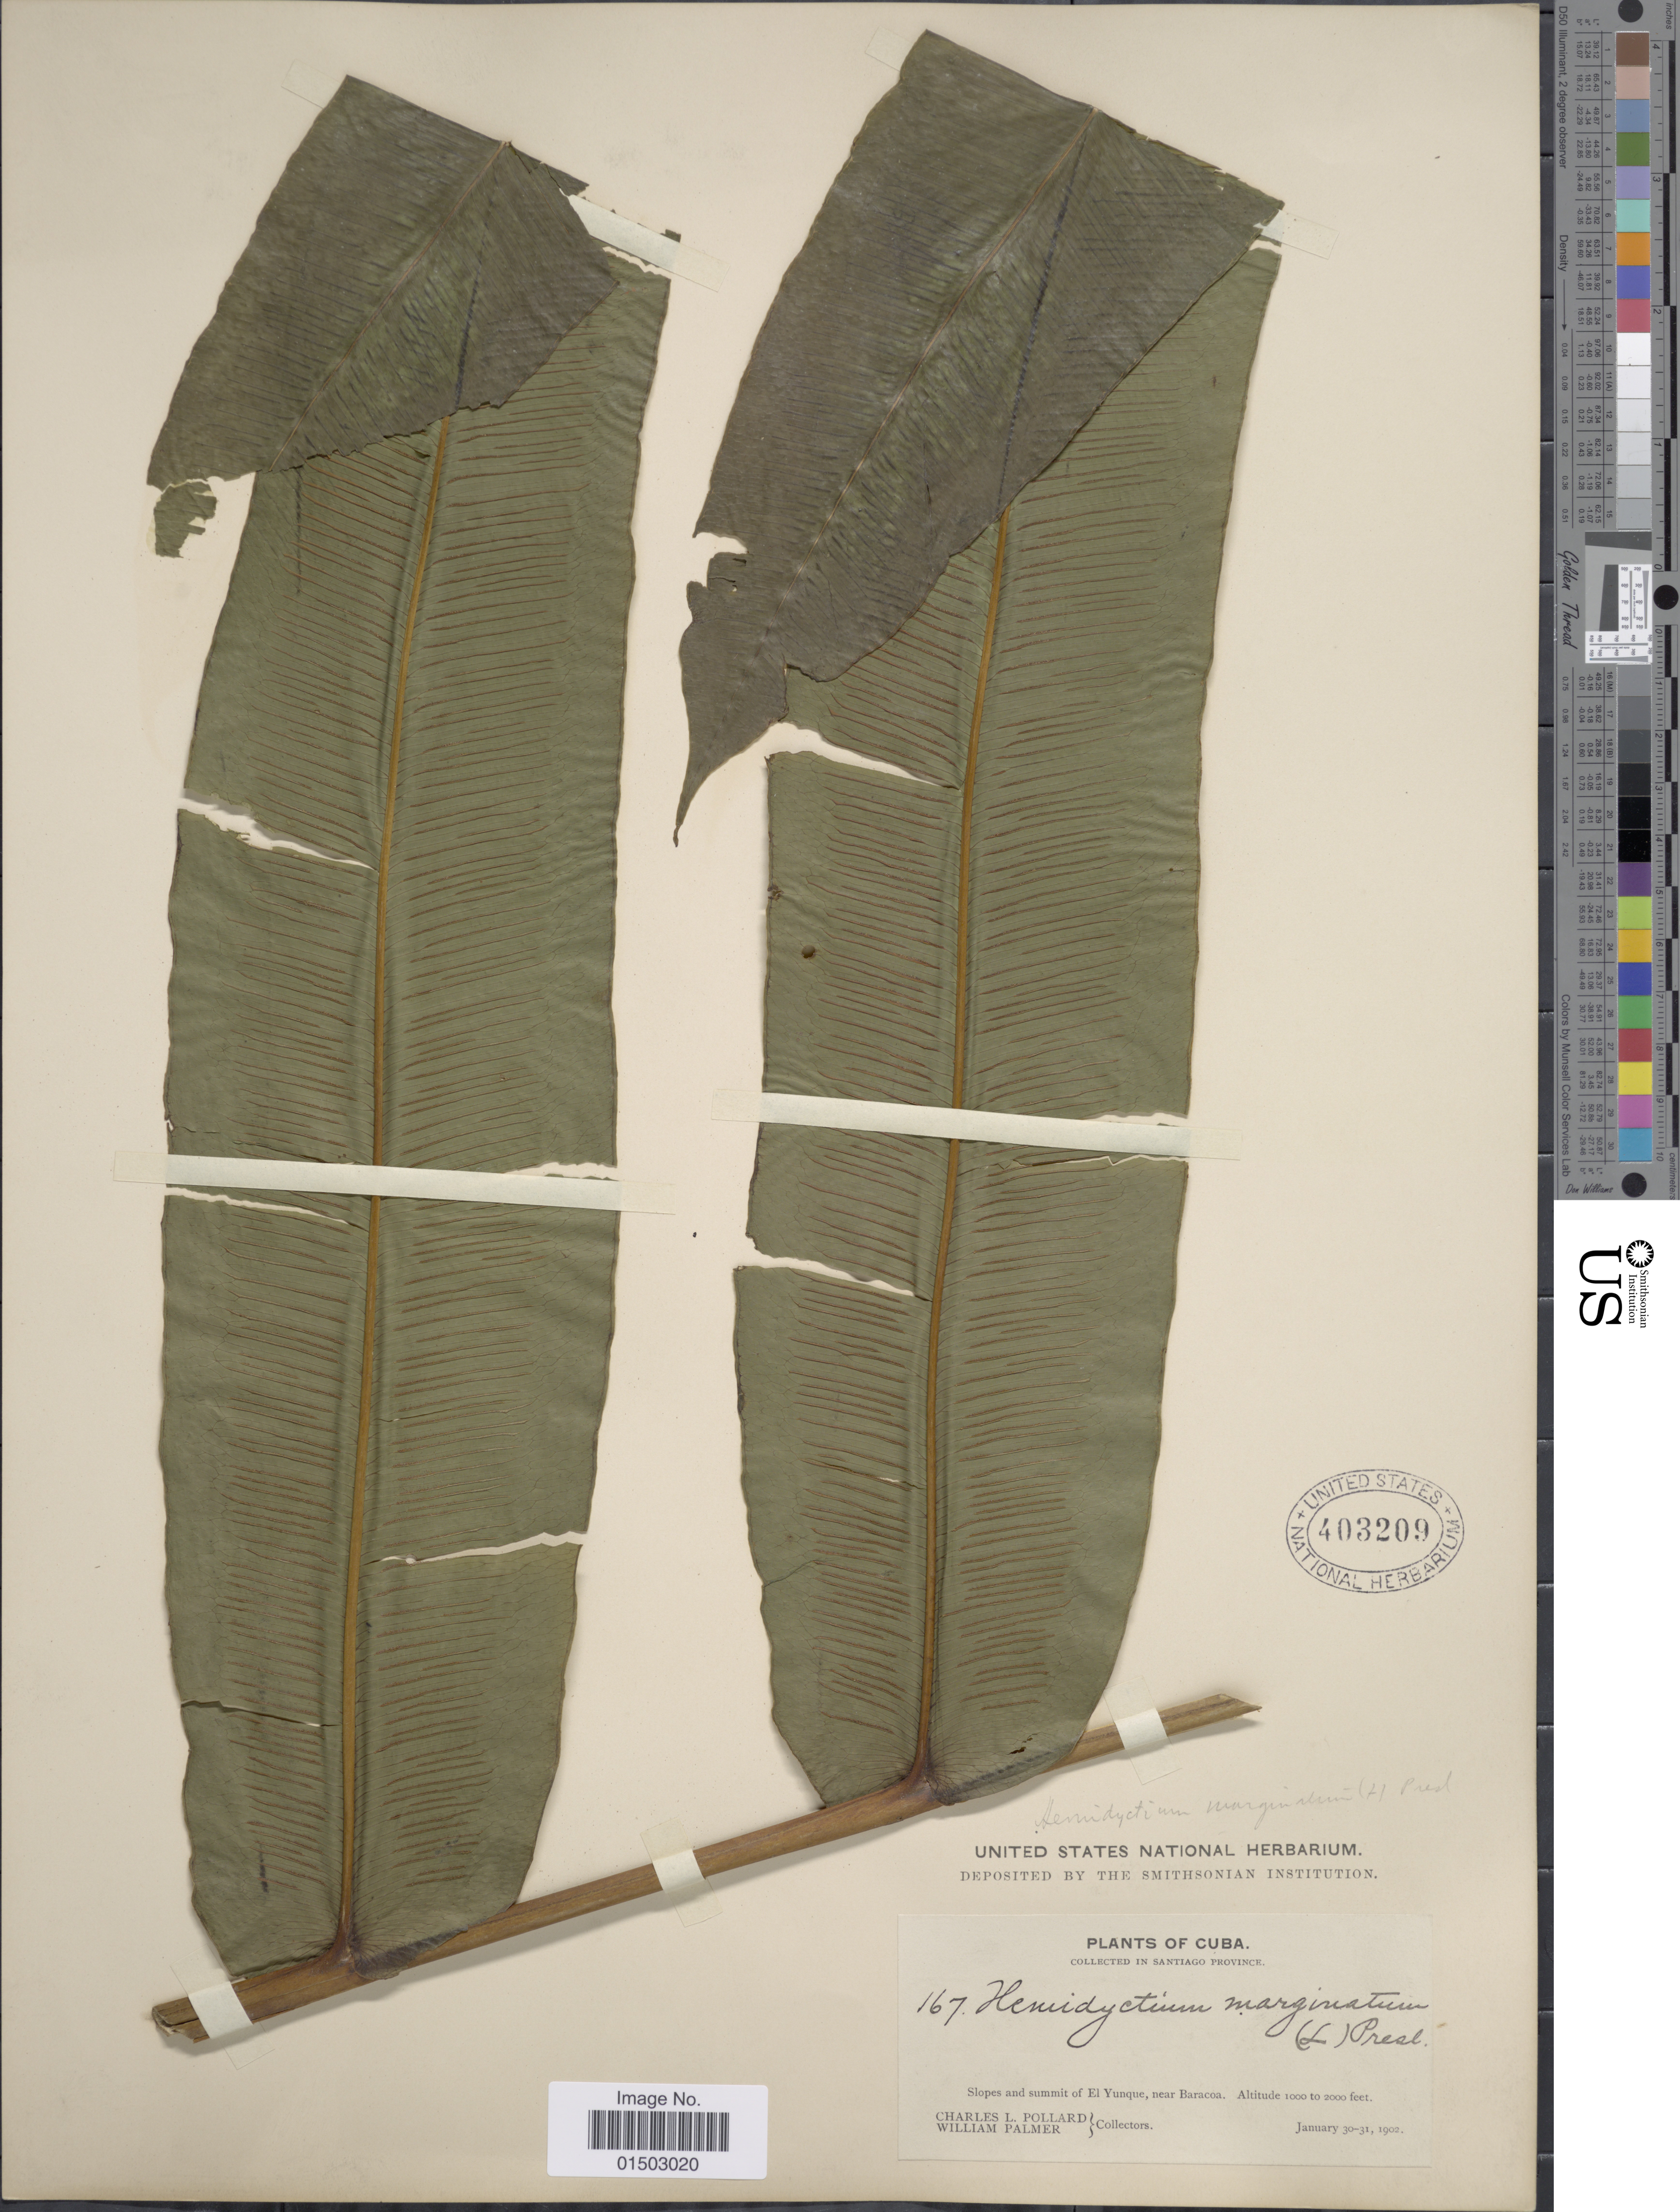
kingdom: Plantae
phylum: Tracheophyta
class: Polypodiopsida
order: Polypodiales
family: Hemidictyaceae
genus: Hemidictyum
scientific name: Hemidictyum marginatum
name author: (L.) C. Presl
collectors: C. L. Pollard & W. Palmer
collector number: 167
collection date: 1902-01-30/1902-01-31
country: Cuba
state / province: Santiago de Cuba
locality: Slopes and summit El Yunque, near Baracoa. Santiago Province.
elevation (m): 305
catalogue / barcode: US 403209